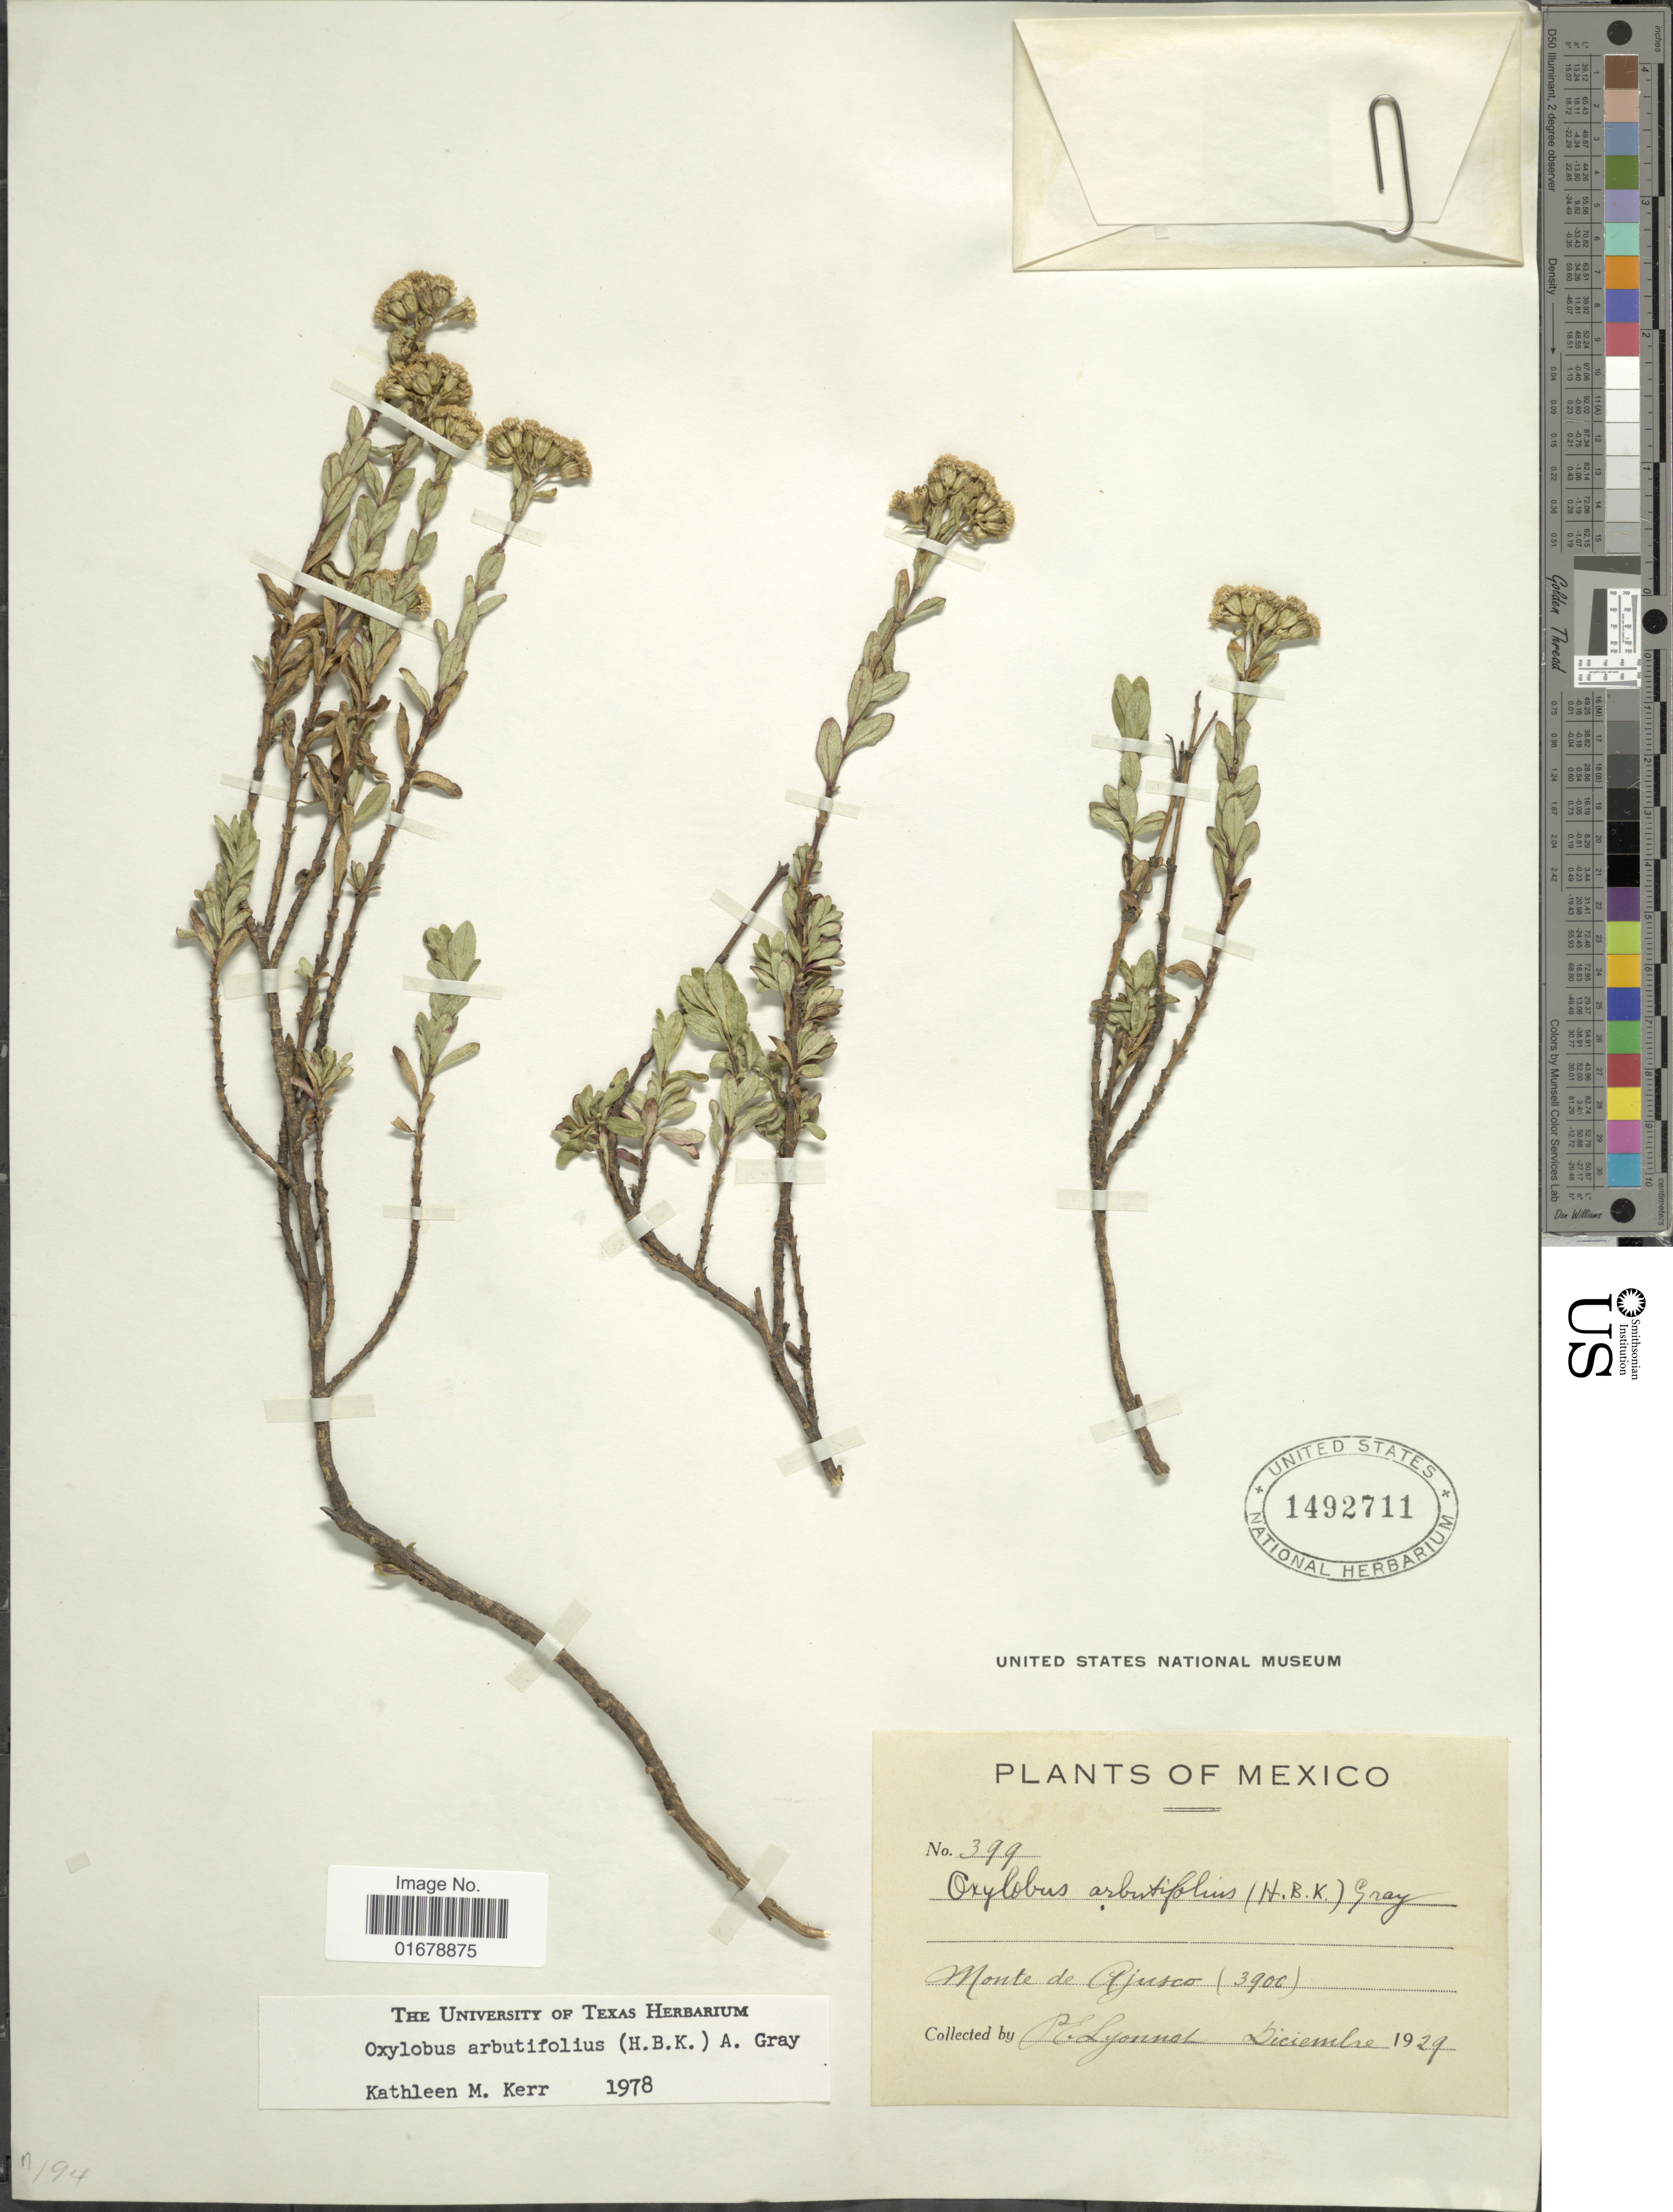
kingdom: Plantae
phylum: Tracheophyta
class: Magnoliopsida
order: Asterales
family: Asteraceae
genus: Oxylobus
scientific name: Oxylobus arbutifolius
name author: (Kunth) A. Gray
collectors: P. Lyonnet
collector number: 399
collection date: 1929-12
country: Mexico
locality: México. Monte de Ajusco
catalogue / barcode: US 1492711